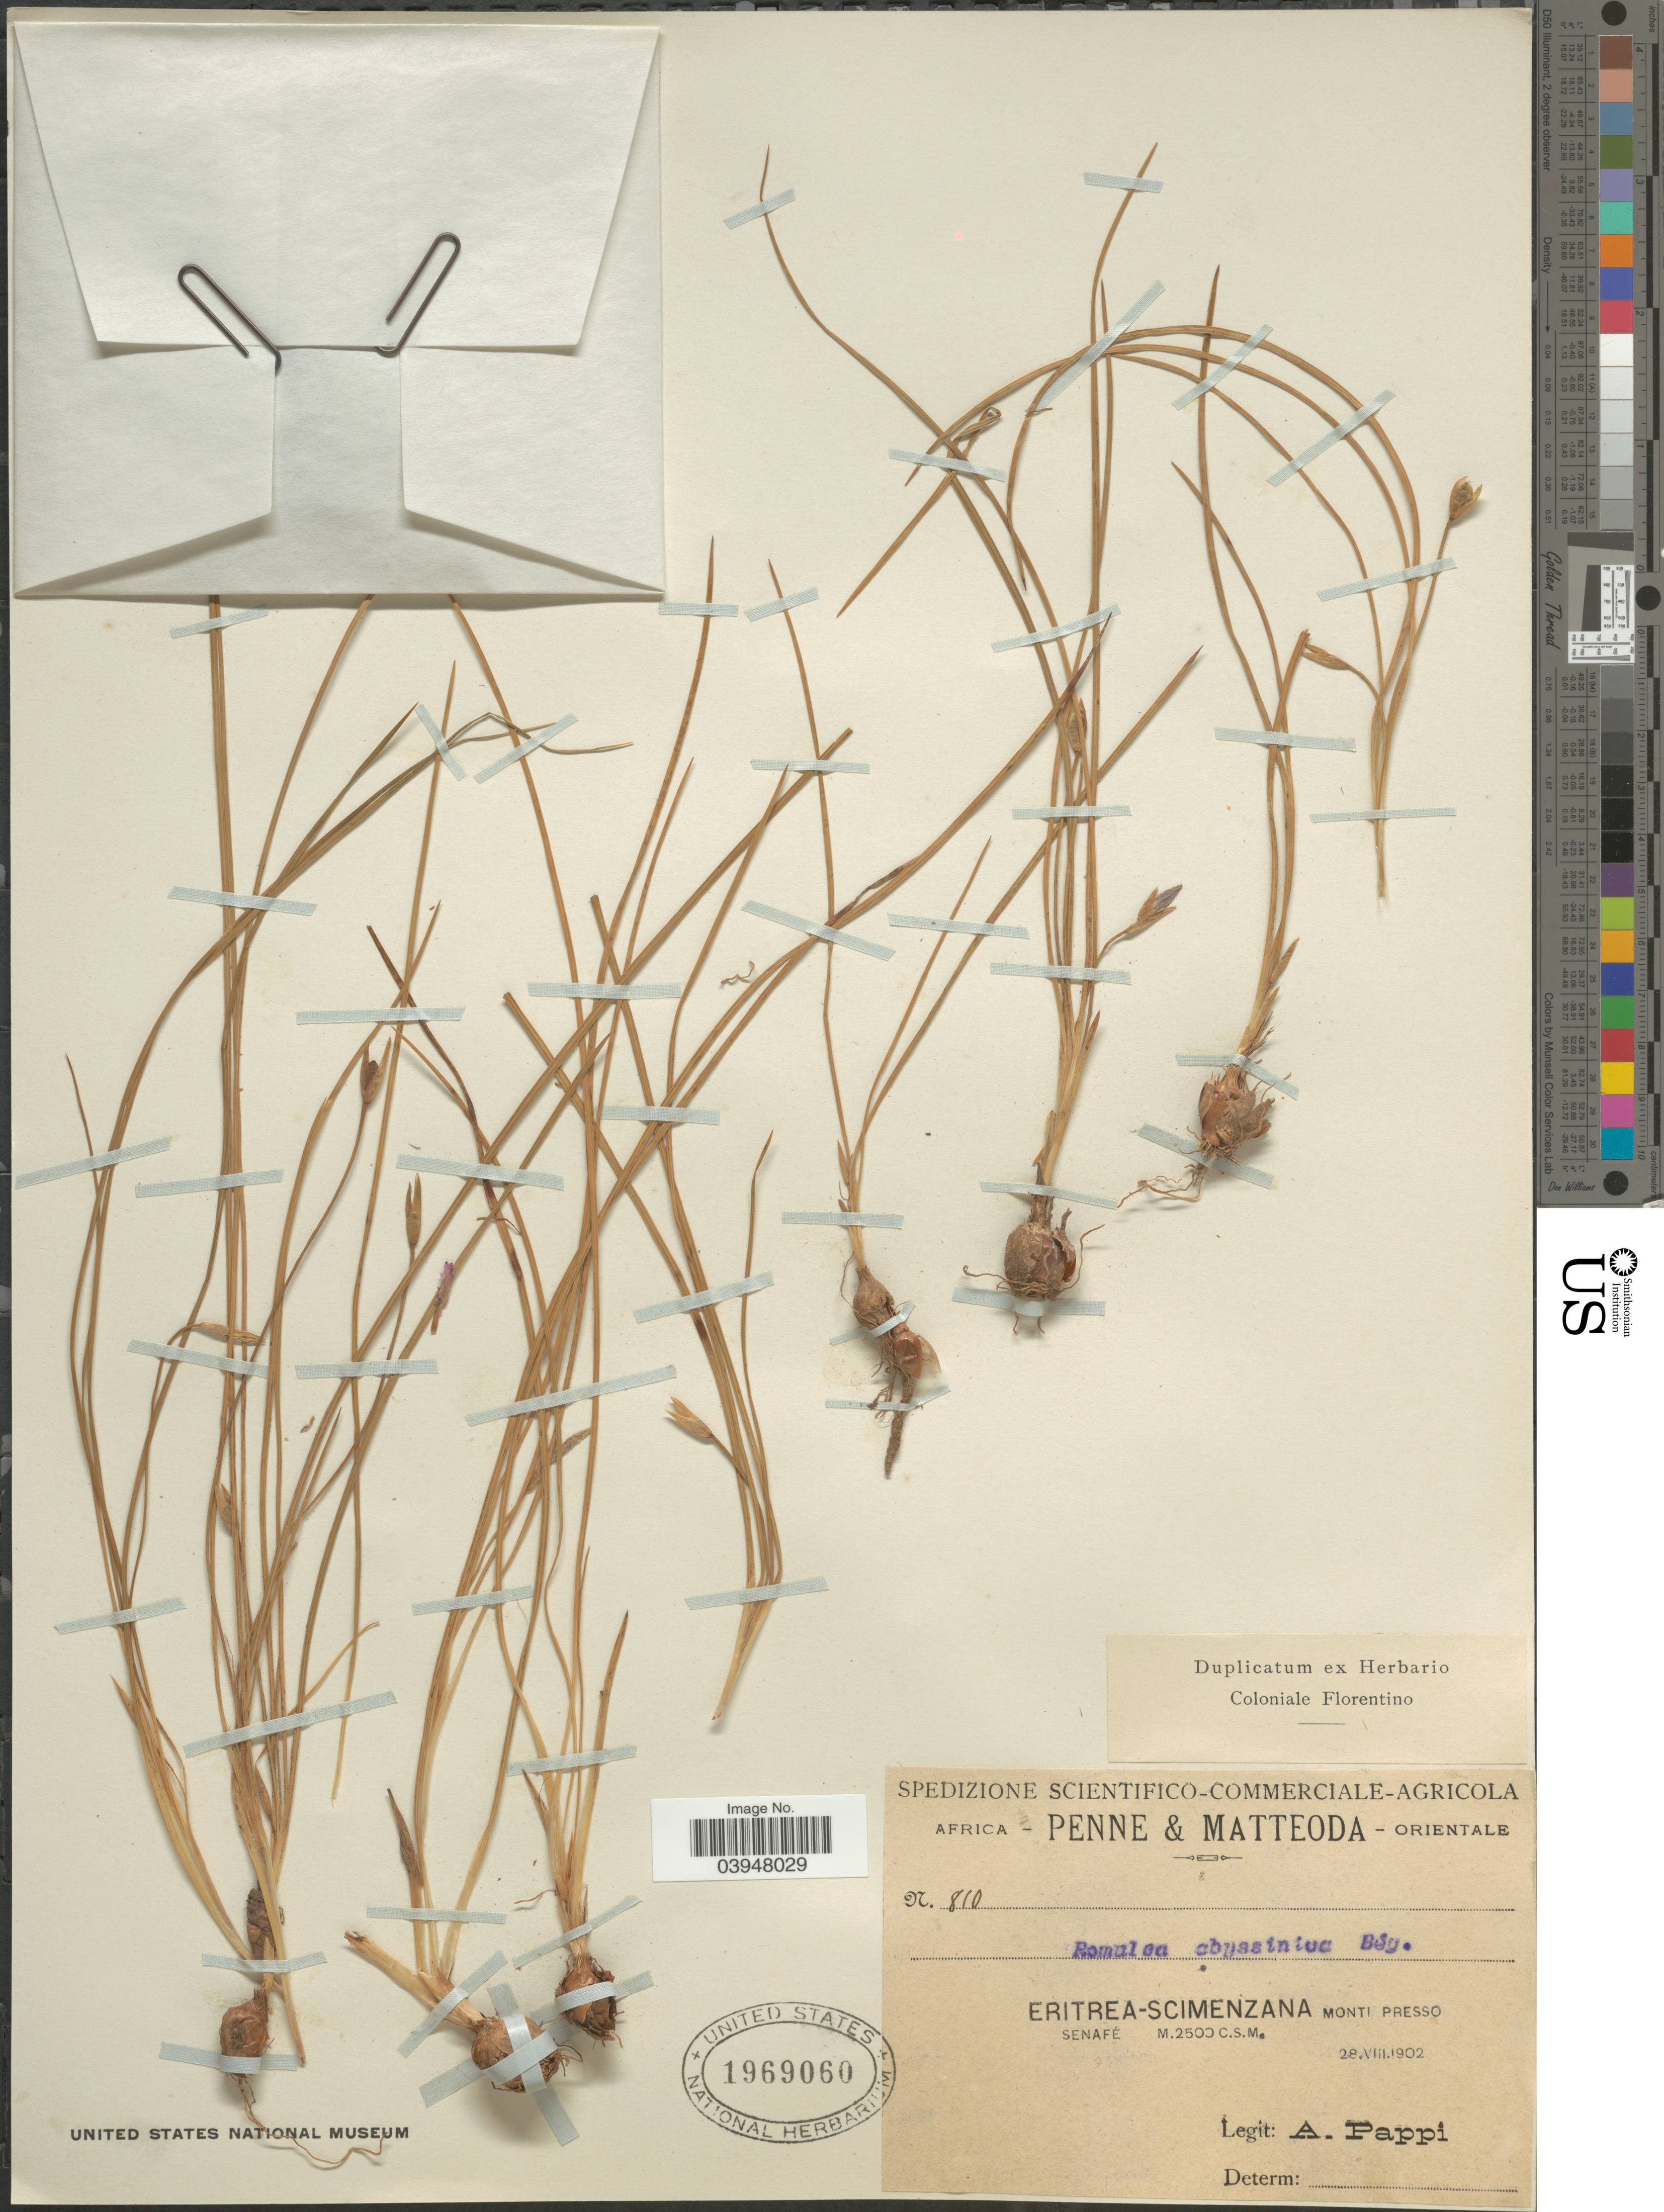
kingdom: Plantae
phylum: Tracheophyta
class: Liliopsida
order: Asparagales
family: Iridaceae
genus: Romulea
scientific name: Romulea abyssinica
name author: Bég.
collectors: A. Pappi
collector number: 810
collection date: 1902-08-28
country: Eritrea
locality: Scimenzana. Monti Presso. Senafé.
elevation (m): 2500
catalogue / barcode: US 1969060